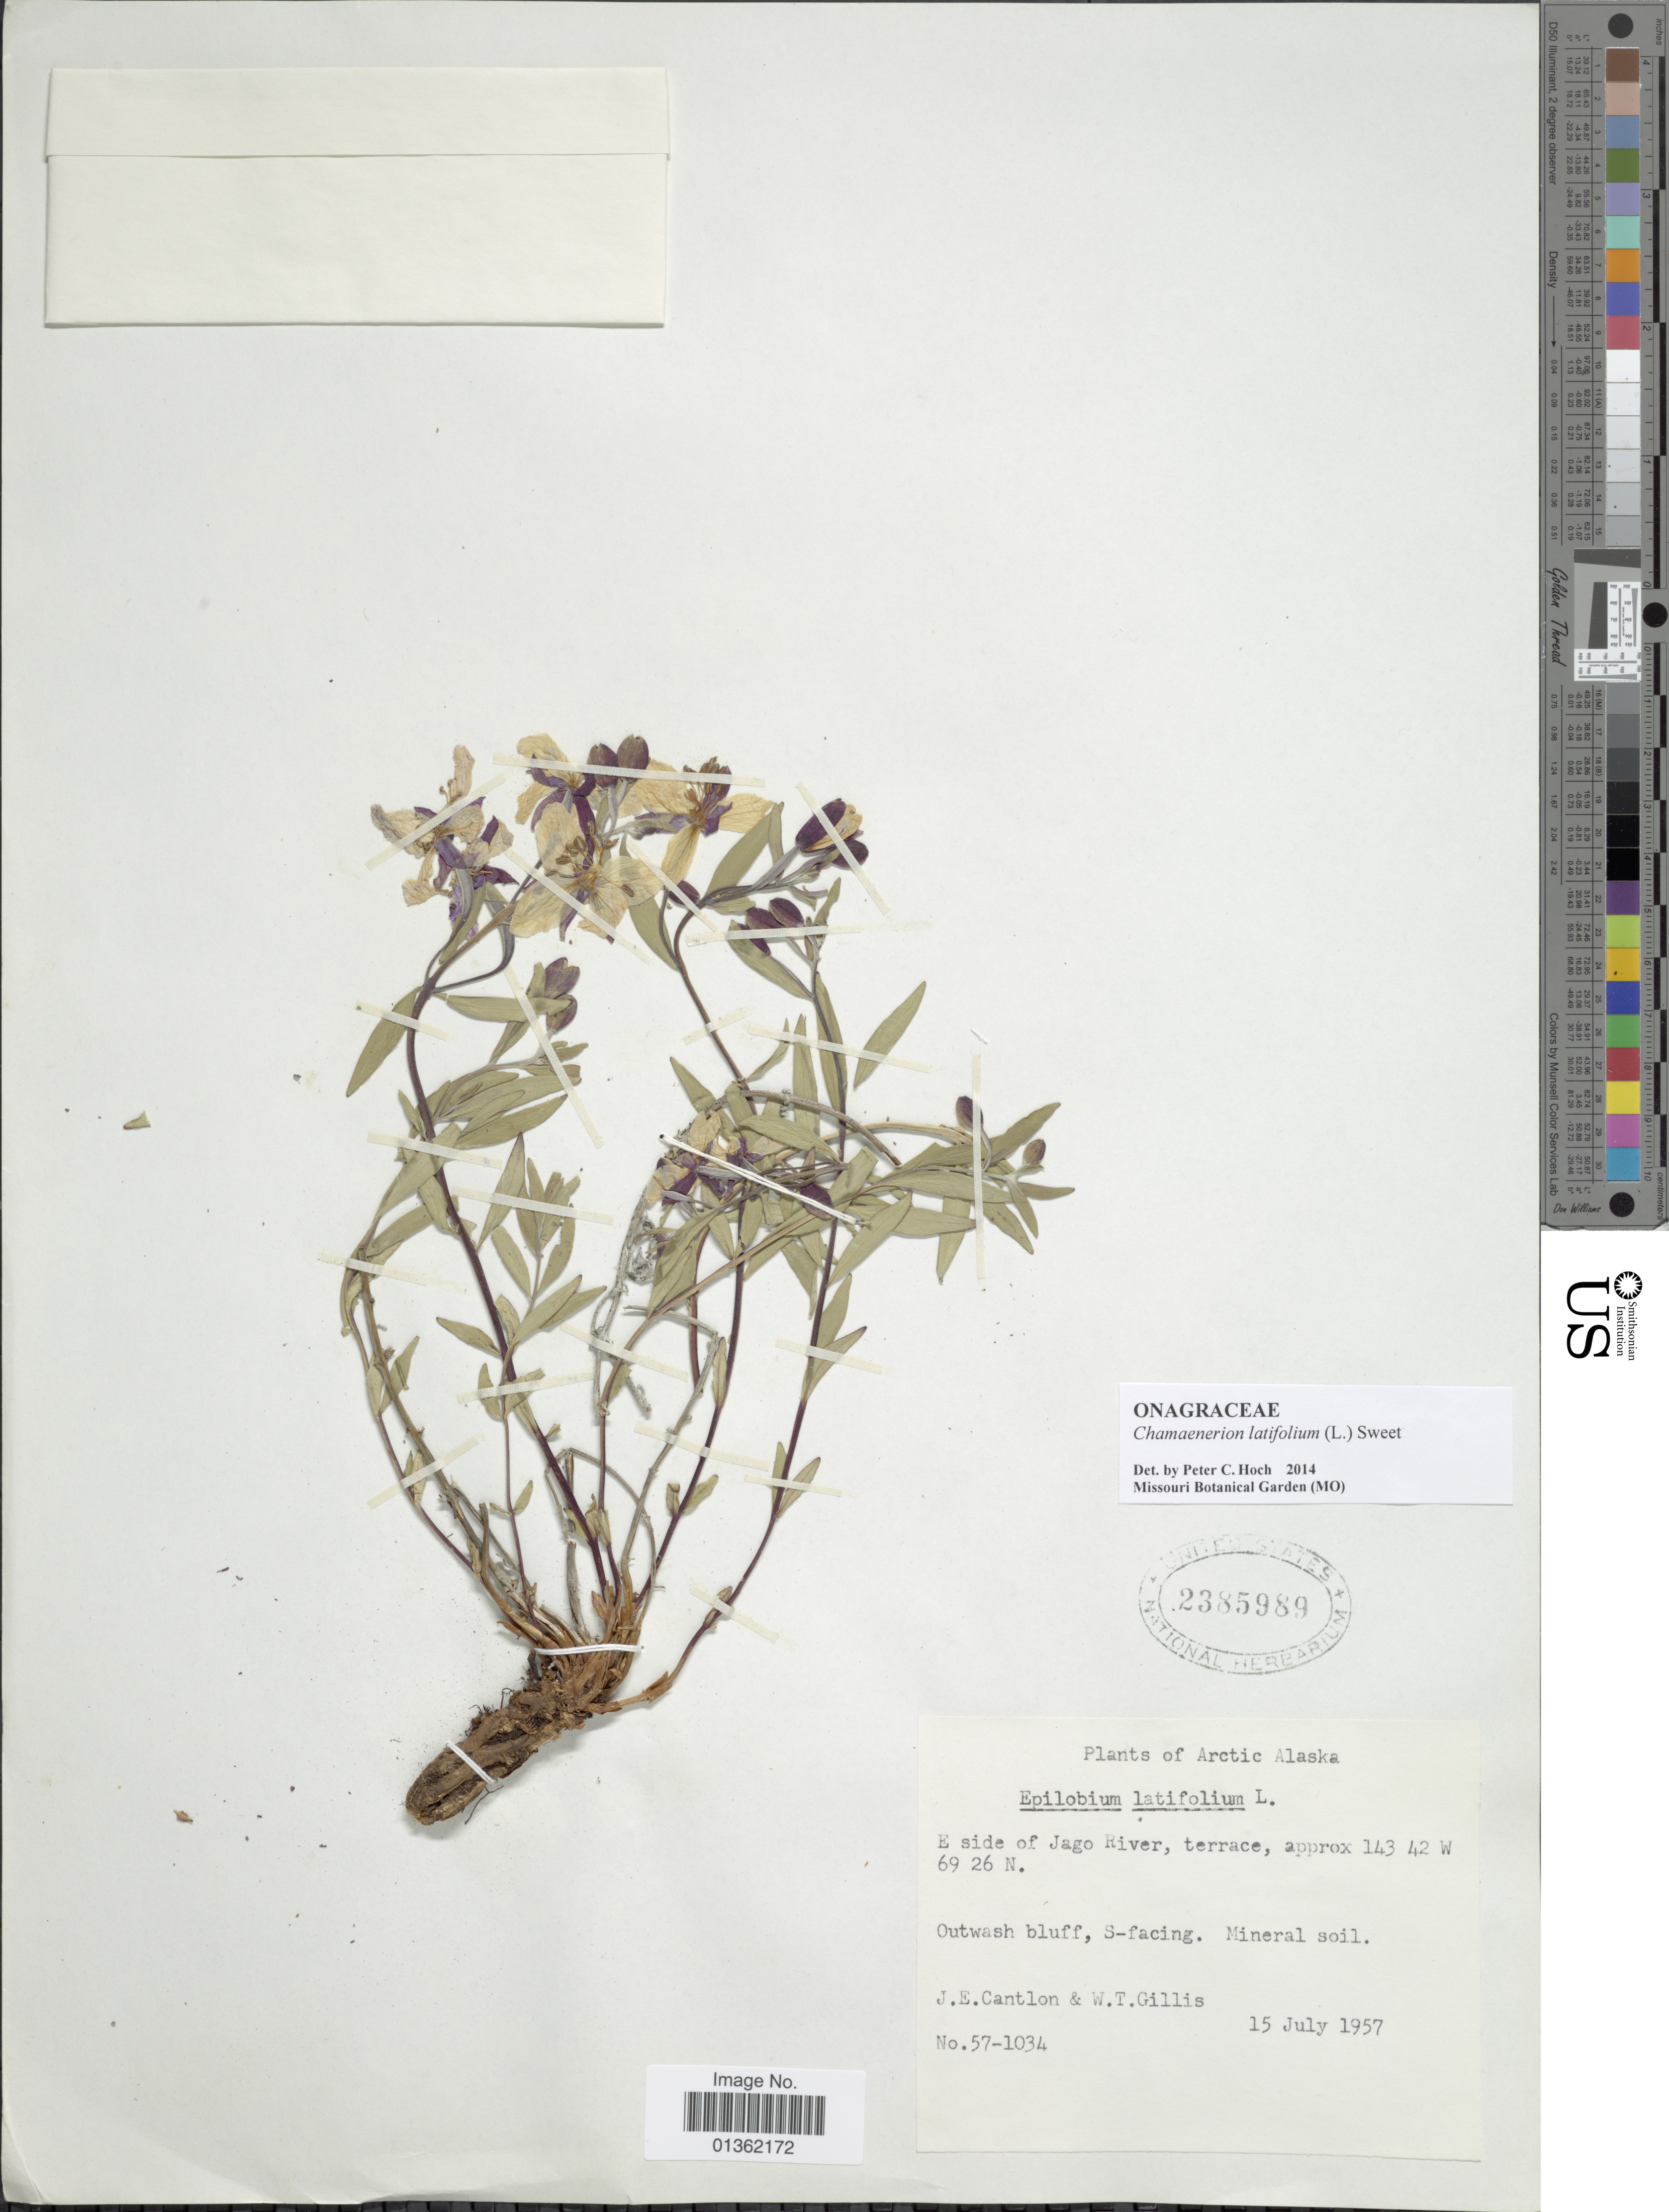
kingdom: Plantae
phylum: Tracheophyta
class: Magnoliopsida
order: Myrtales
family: Onagraceae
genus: Chamaenerion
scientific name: Chamaenerion latifolium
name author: (L.) Th. Fr. & Lange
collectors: J. Cantlon & W. T. Gillis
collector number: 57-1034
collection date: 1957-07-15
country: United States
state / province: Alaska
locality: Arctic Alaska. E side of Jago River, terrace.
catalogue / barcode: US 2385989